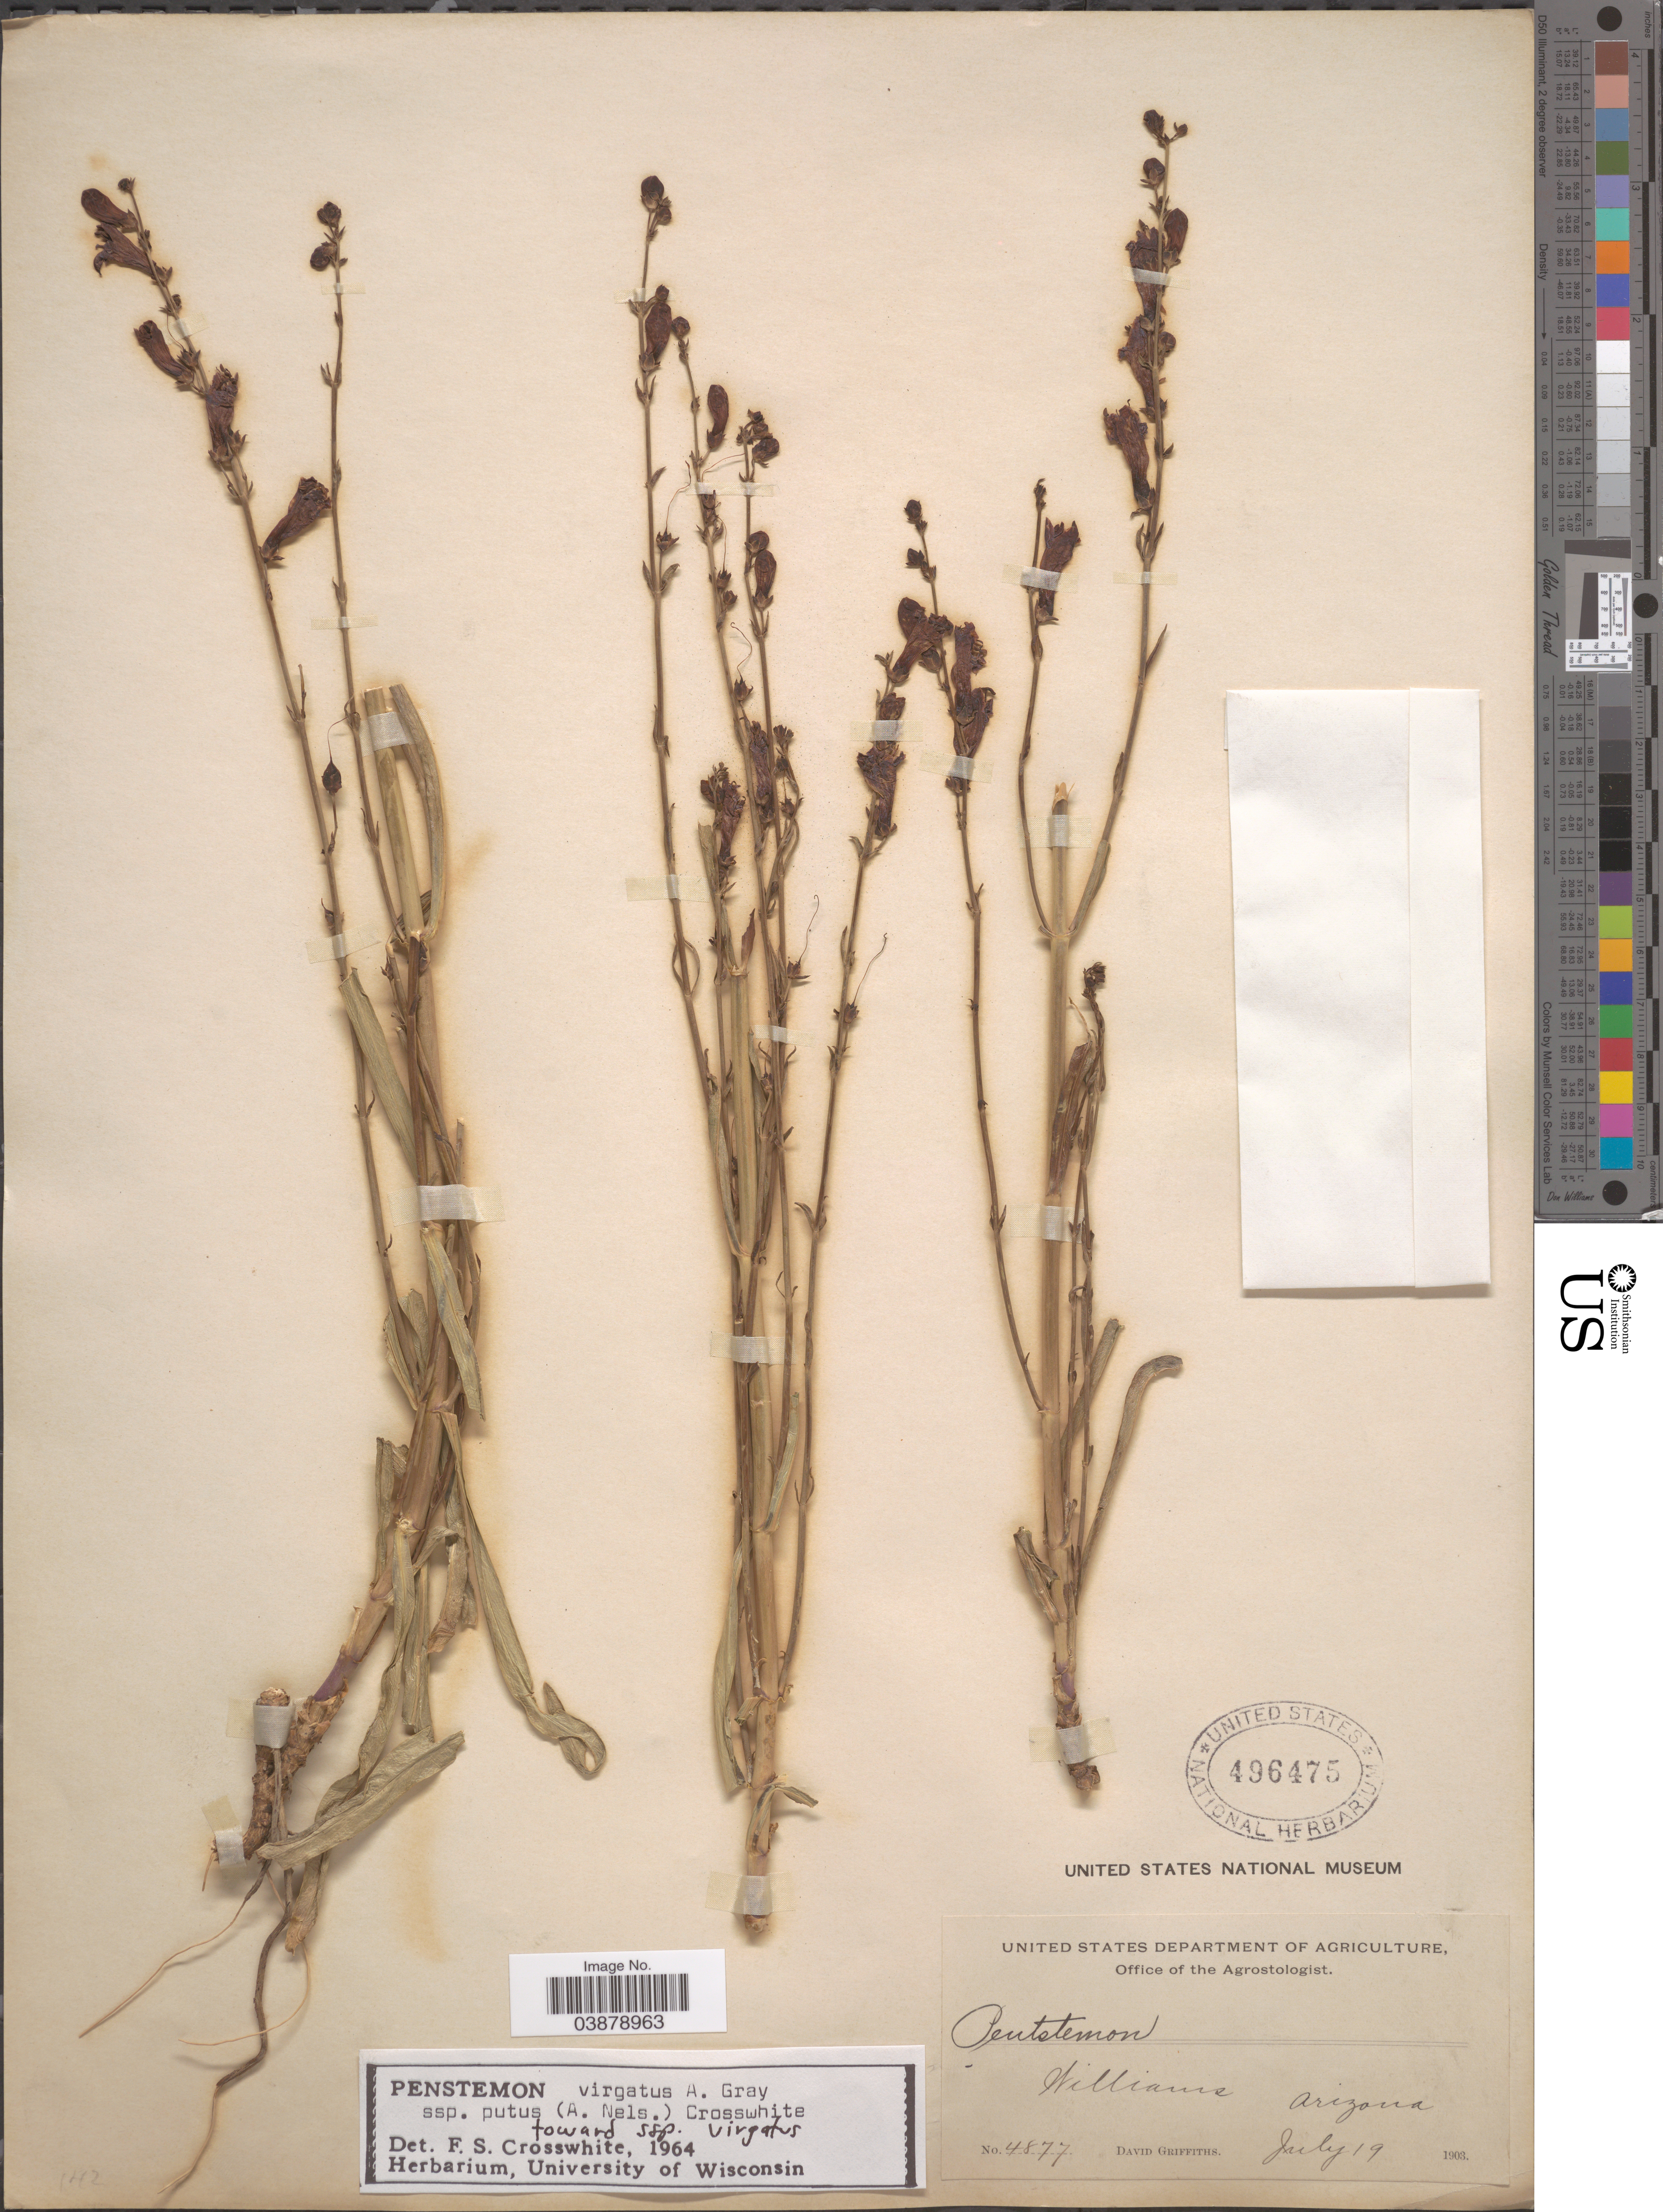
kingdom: Plantae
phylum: Tracheophyta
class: Magnoliopsida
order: Lamiales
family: Plantaginaceae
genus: Penstemon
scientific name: Penstemon virgatus subsp. putus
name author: (A. Nelson) Crosswh.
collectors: D. Griffiths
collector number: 4877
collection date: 1903-07-19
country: United States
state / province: Arizona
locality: Williams.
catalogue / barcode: US 496475